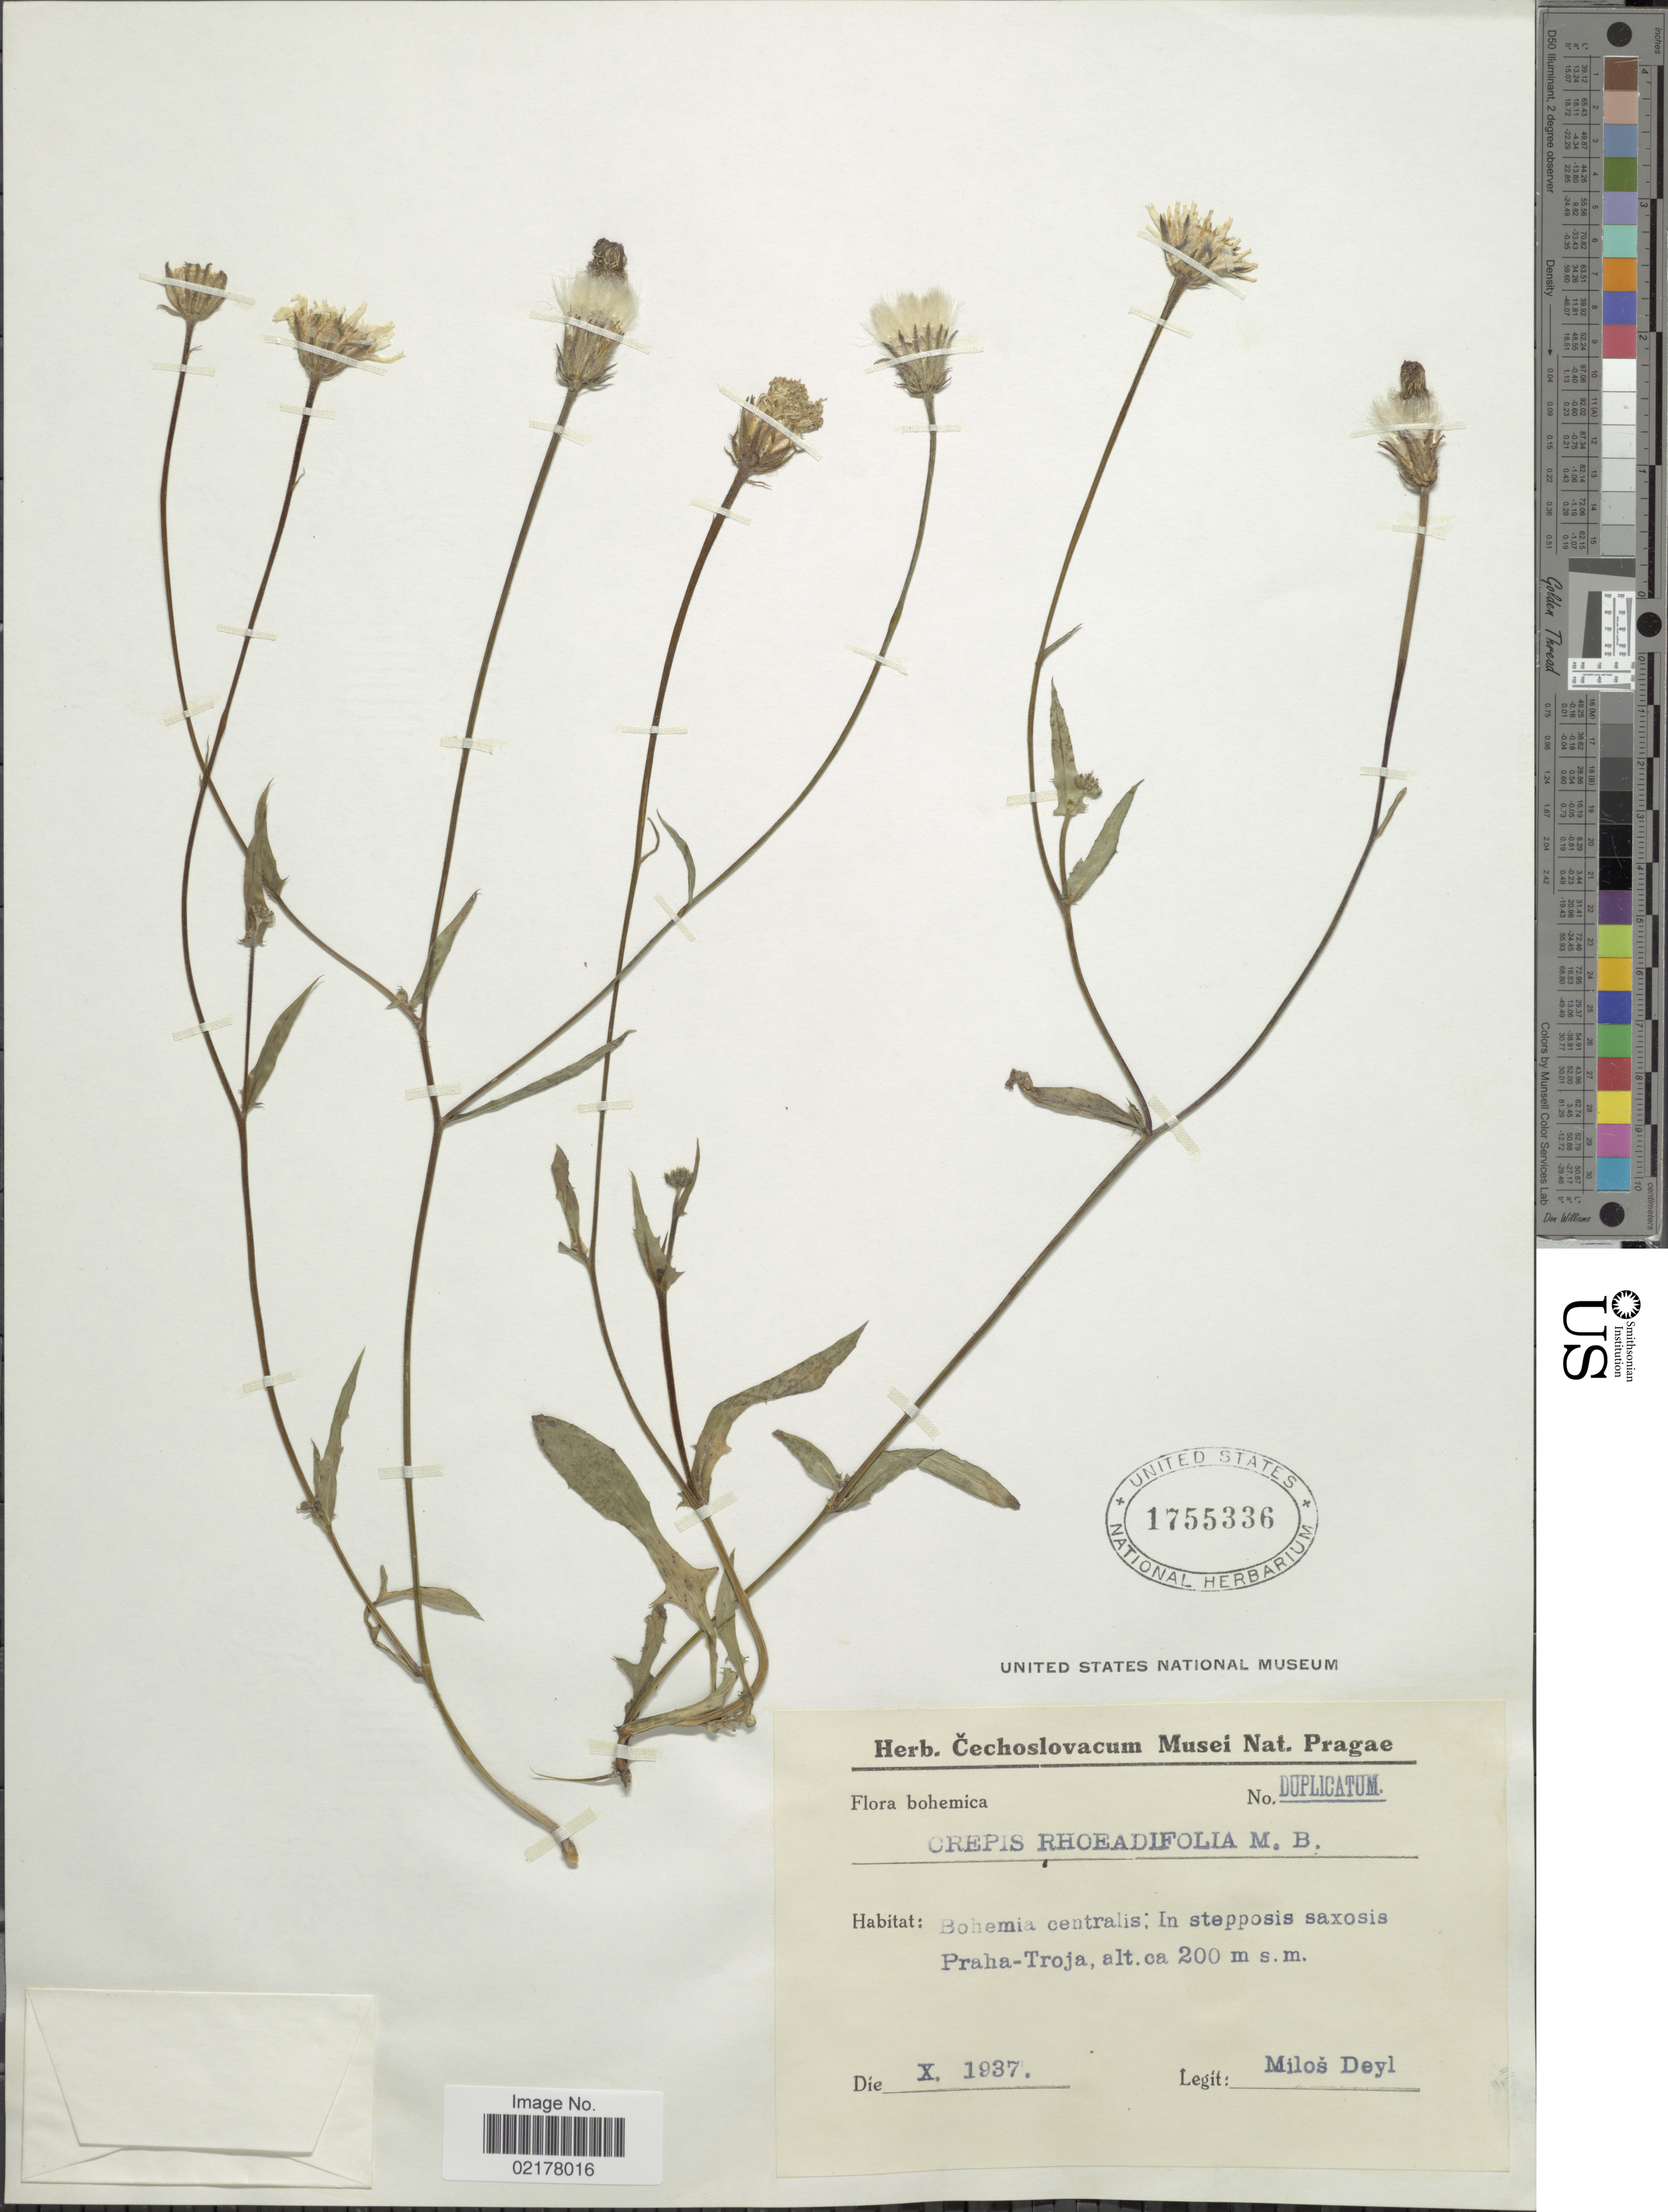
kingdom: Plantae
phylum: Tracheophyta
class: Magnoliopsida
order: Asterales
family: Asteraceae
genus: Crepis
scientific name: Crepis foetida subsp. rhoeadifolia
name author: (M. Bieb.) Čelak.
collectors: M. Deyl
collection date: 1937-10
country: Czechia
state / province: Central Bohemian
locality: Praha-Troja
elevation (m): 200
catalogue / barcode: US 1755336